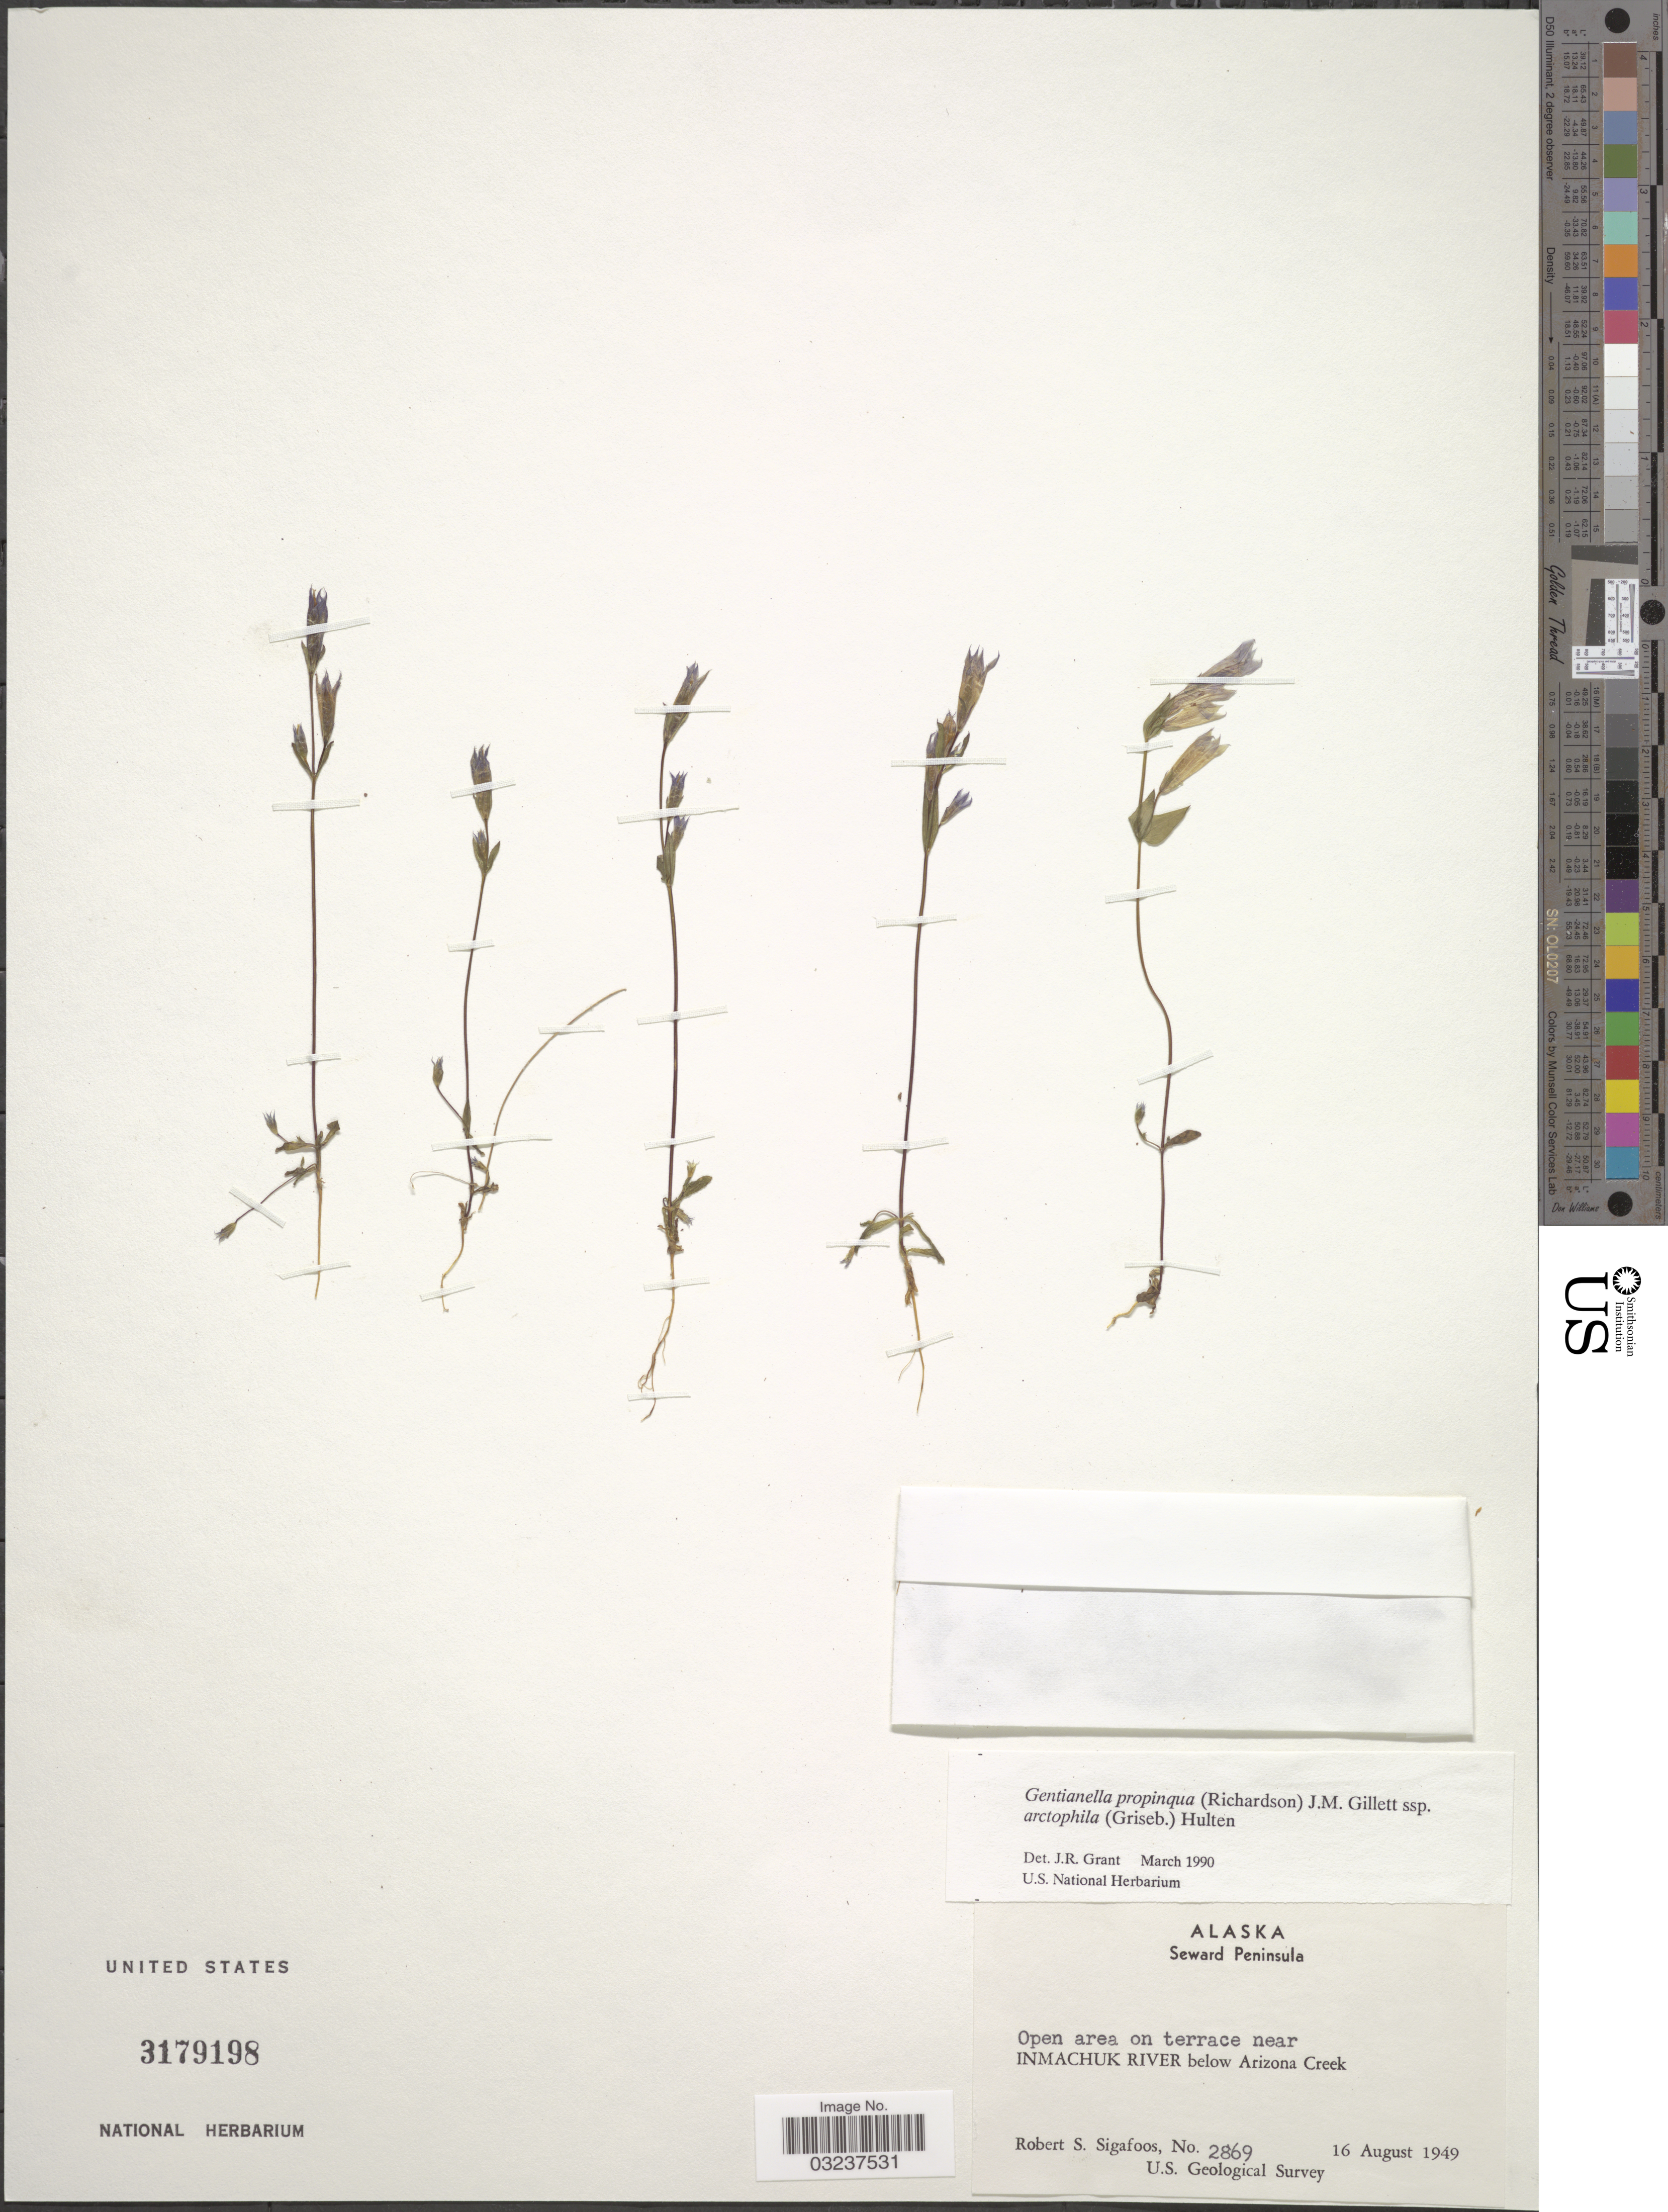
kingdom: Plantae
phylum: Tracheophyta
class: Magnoliopsida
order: Gentianales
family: Gentianaceae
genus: Gentianella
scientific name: Gentianella propinqua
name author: (Richardson) J.M. Gillett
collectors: R. Sigafoos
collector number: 2869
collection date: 1949-08-16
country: United States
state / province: Alaska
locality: Seward Peninsula. Open area on terrace near Inmachuk River below Arizona Creek.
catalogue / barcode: US 3179198